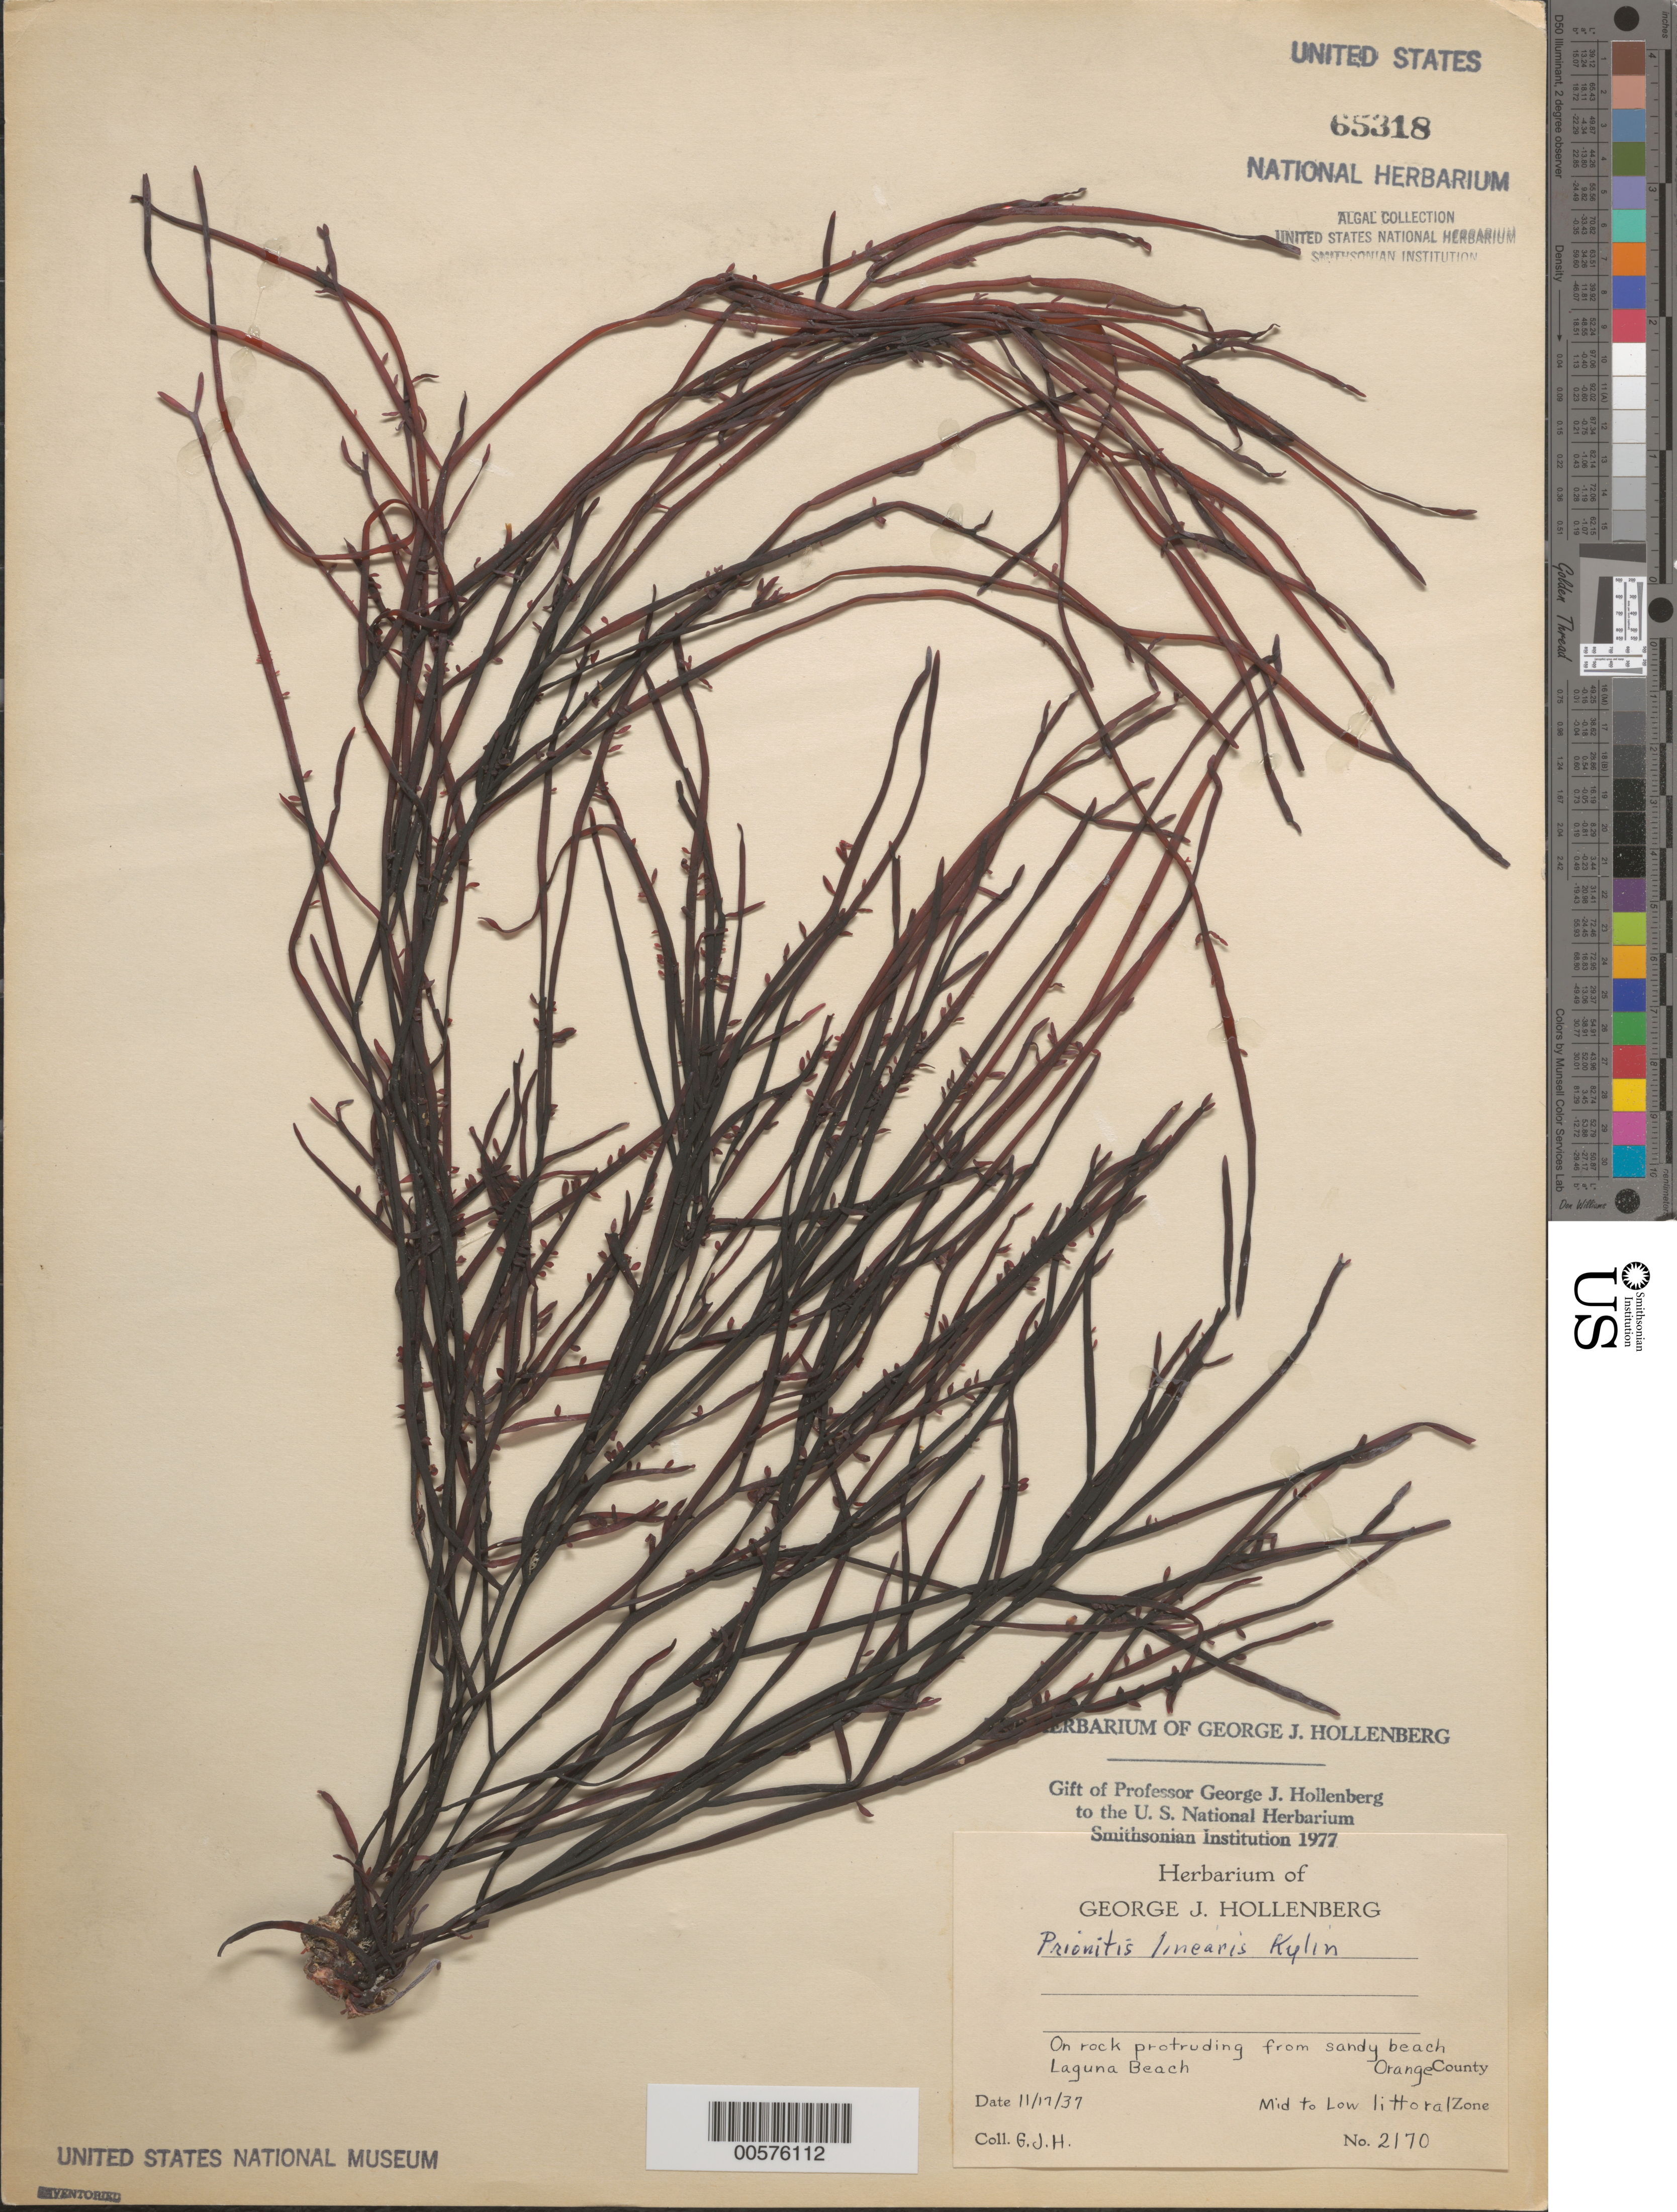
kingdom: Plantae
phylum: Rhodophyta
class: Florideophyceae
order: Cryptonemiales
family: Cryptonemiaceae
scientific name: Prionitis linearis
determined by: Hollenberg, George J.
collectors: G. Hollenberg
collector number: GJH 2170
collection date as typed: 17 Nov 1937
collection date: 1937-11-17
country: United States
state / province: California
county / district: Orange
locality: Laguna Beach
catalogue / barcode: US 65318